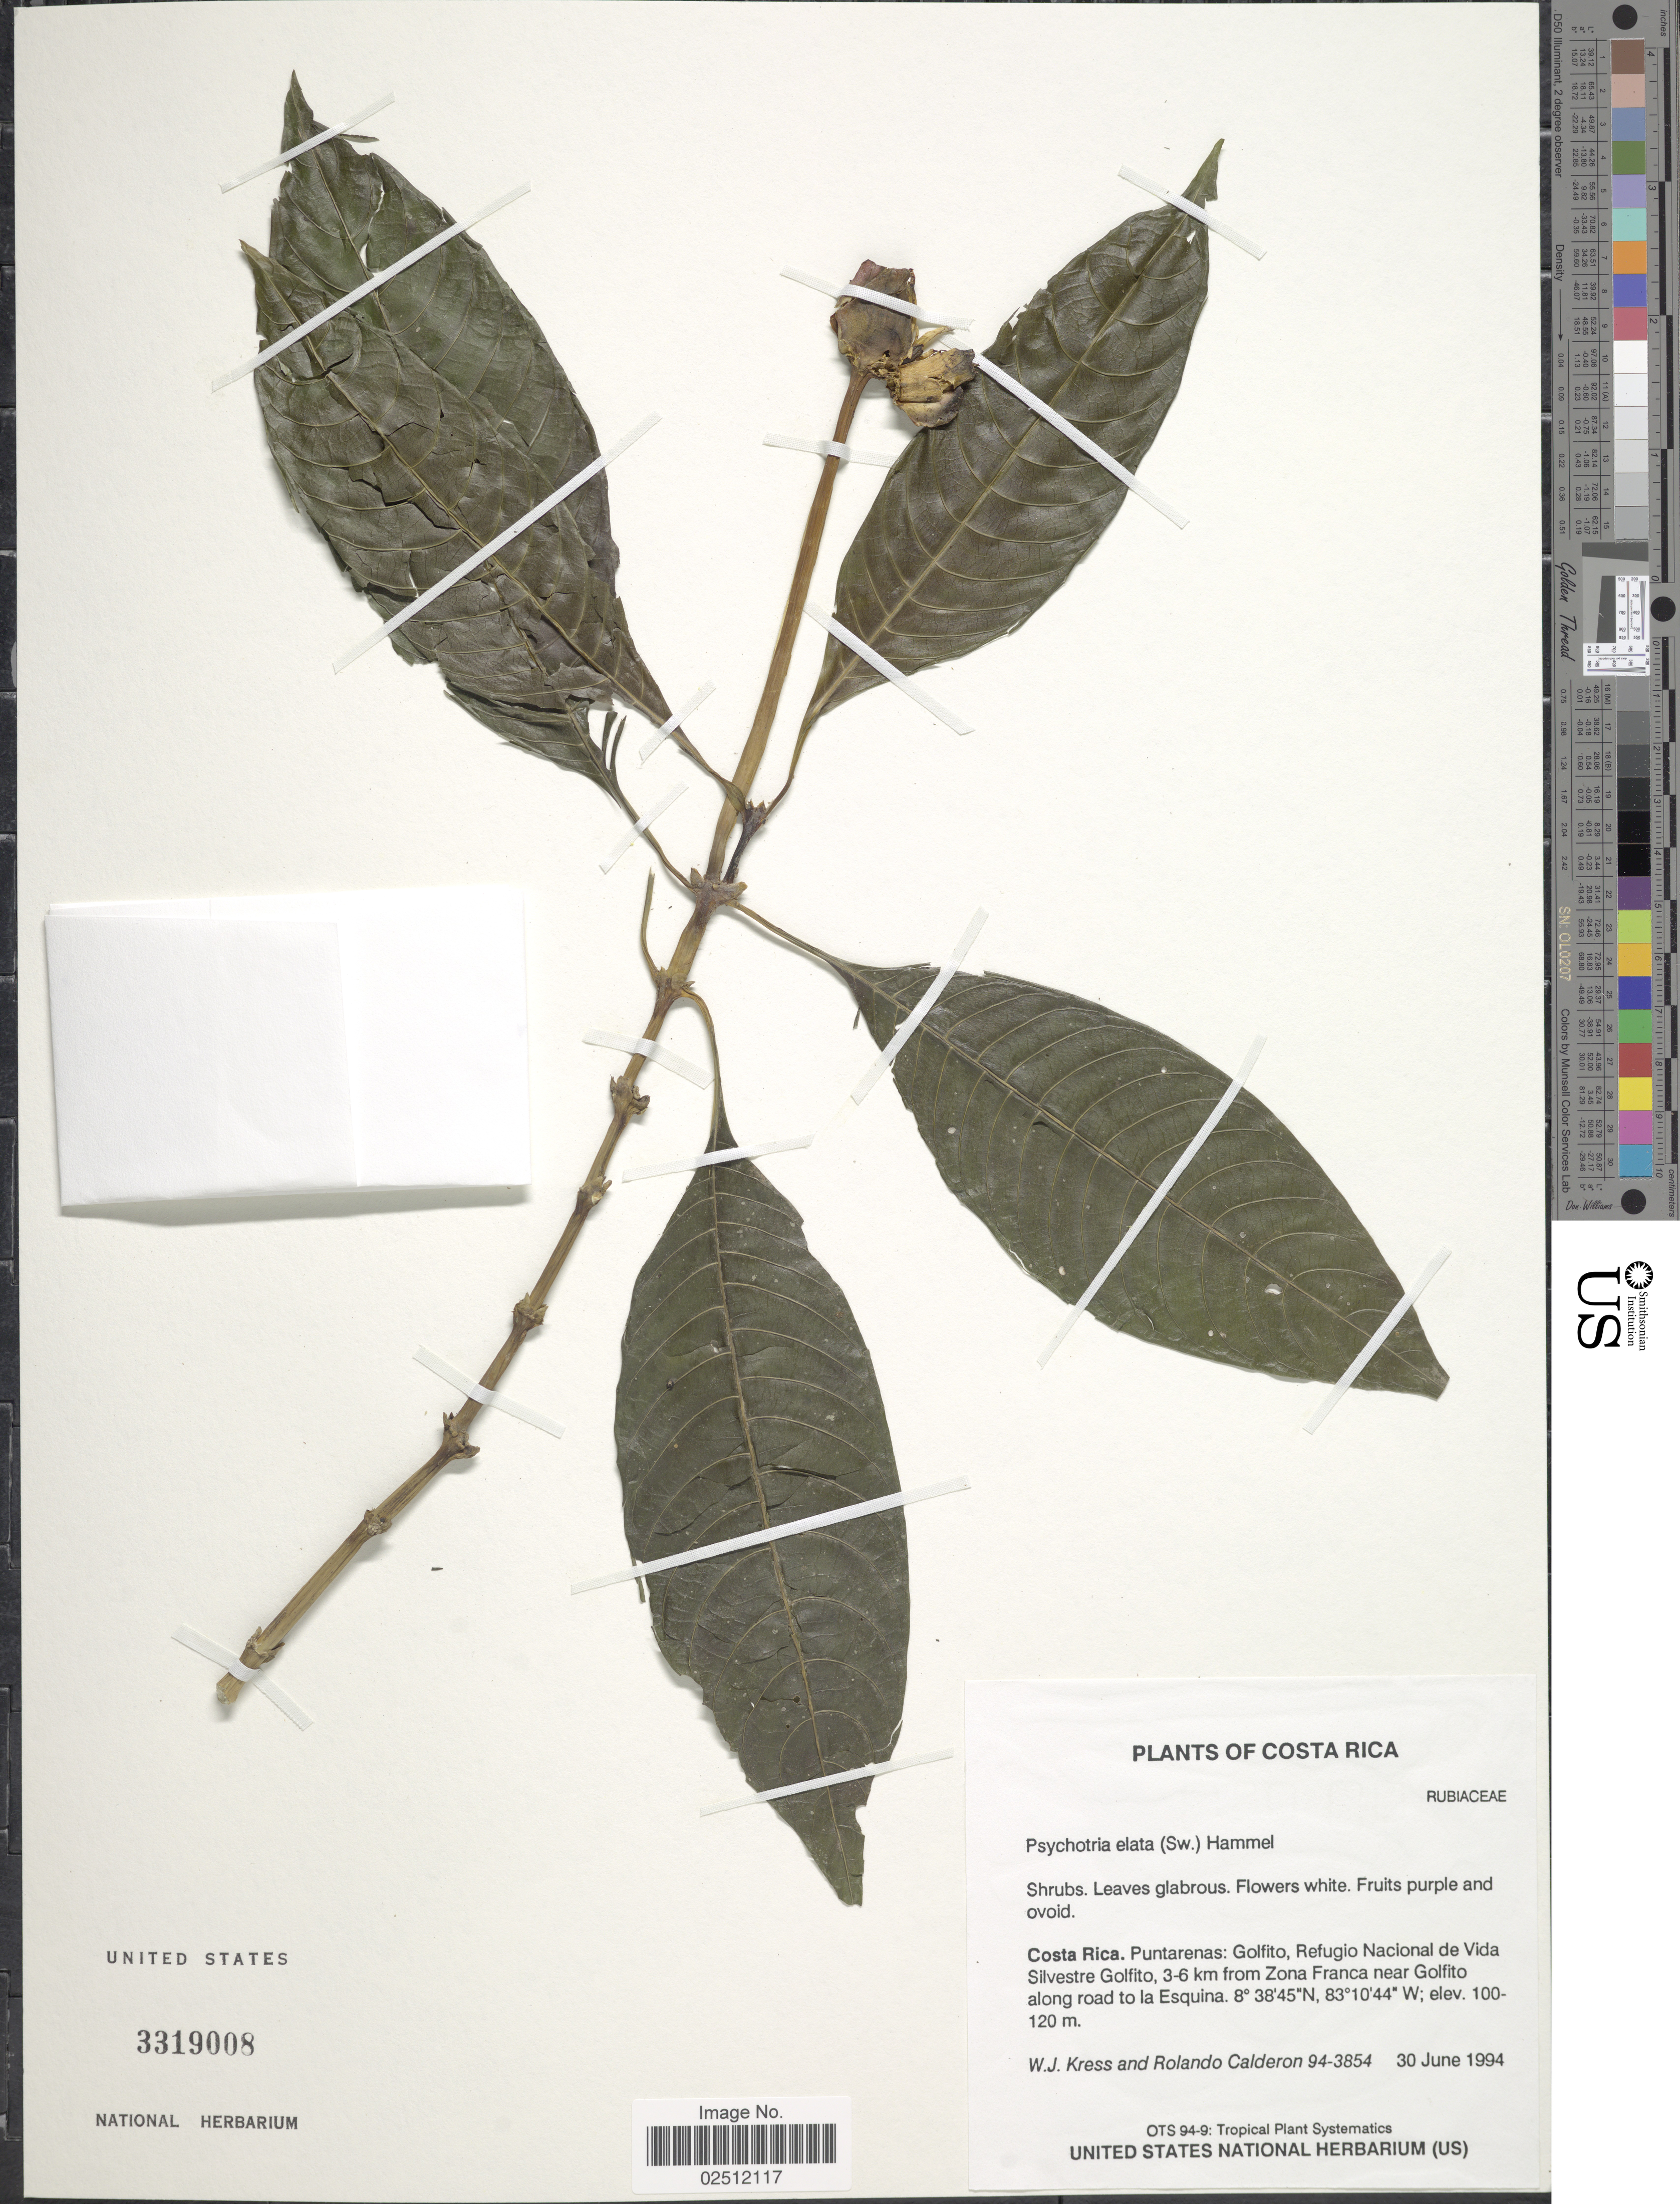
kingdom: Plantae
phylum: Tracheophyta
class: Magnoliopsida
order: Gentianales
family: Rubiaceae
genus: Psychotria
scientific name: Psychotria elata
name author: (Sw.) Hammel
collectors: W. J. Kress & R. Calderon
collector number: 94-3854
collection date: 1994-06-30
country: Costa Rica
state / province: Puntarenas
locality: Golfito, Refugio Nacional de Vida Silvestre Golfito, 3-6 km from Zona Franca near Golfito along road to la Esquina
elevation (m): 100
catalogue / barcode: US 3319008